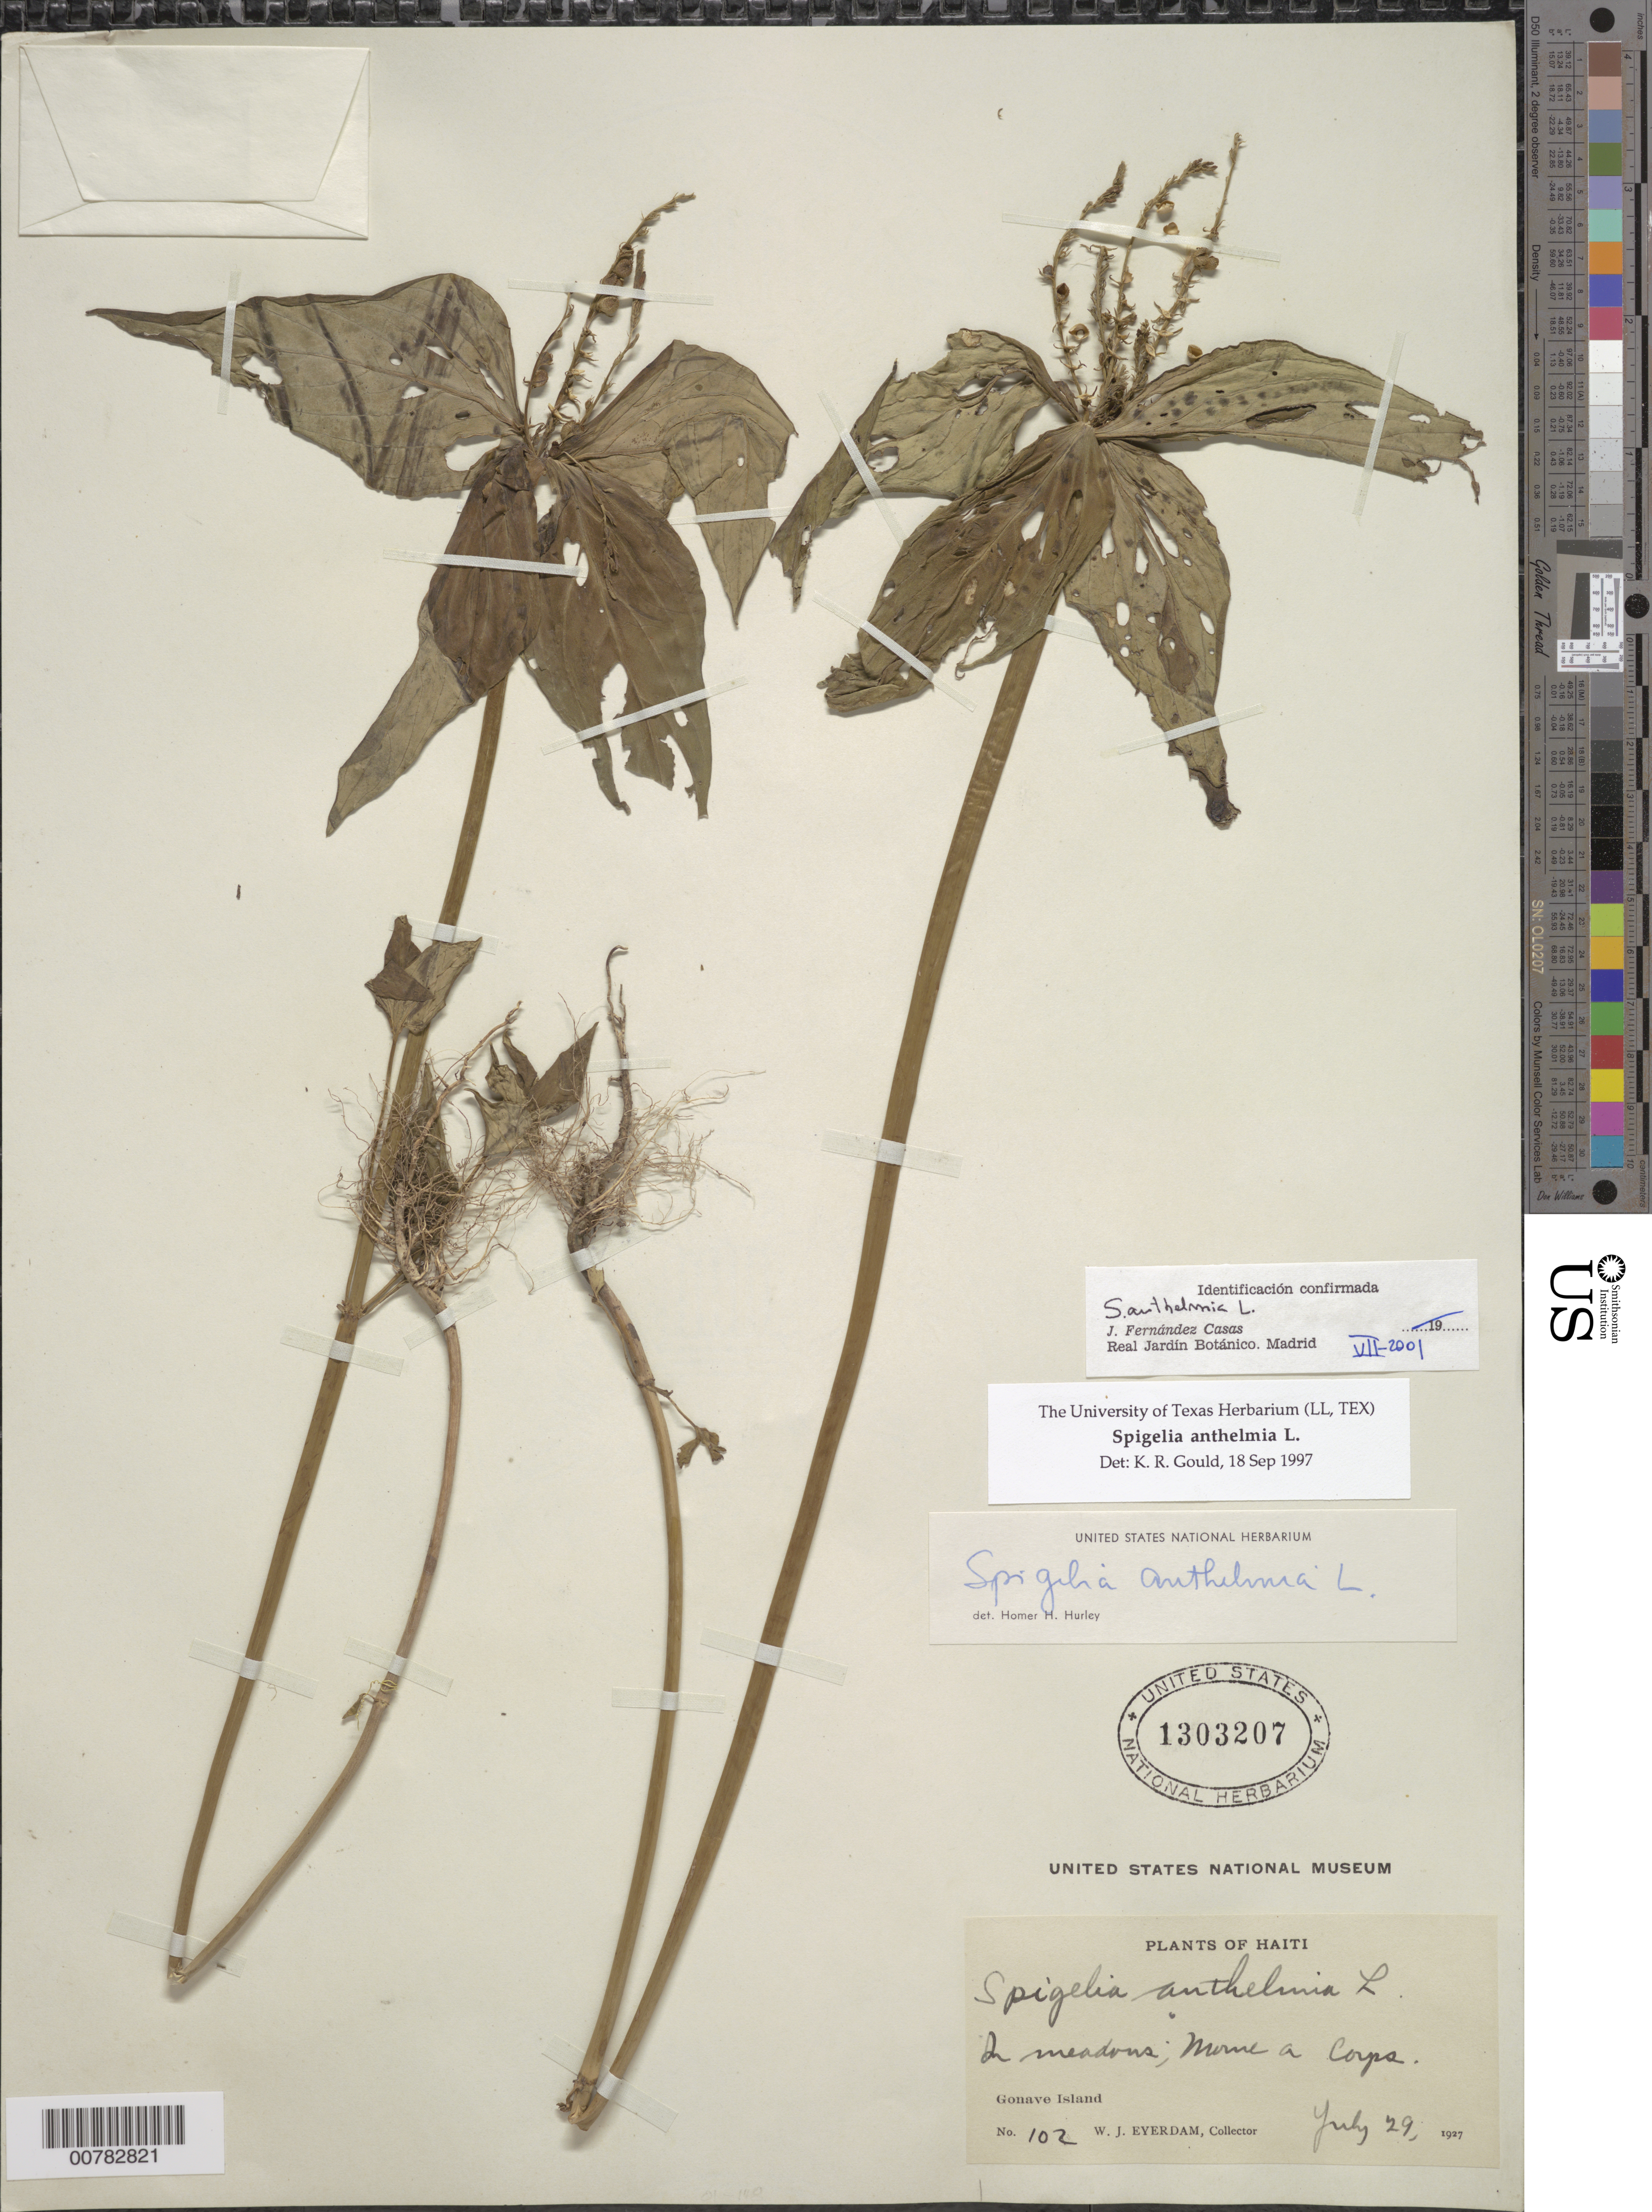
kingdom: Plantae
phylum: Tracheophyta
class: Magnoliopsida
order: Gentianales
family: Loganiaceae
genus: Spigelia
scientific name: Spigelia anthelmia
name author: L.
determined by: Casas, J. F.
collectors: W. J. Eyerdam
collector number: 102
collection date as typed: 29 Jul 1927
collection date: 1927-07-29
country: Haiti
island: Hispaniola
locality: Gonave Island, Morne a Corps.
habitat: In meadous.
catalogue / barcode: US 1303207